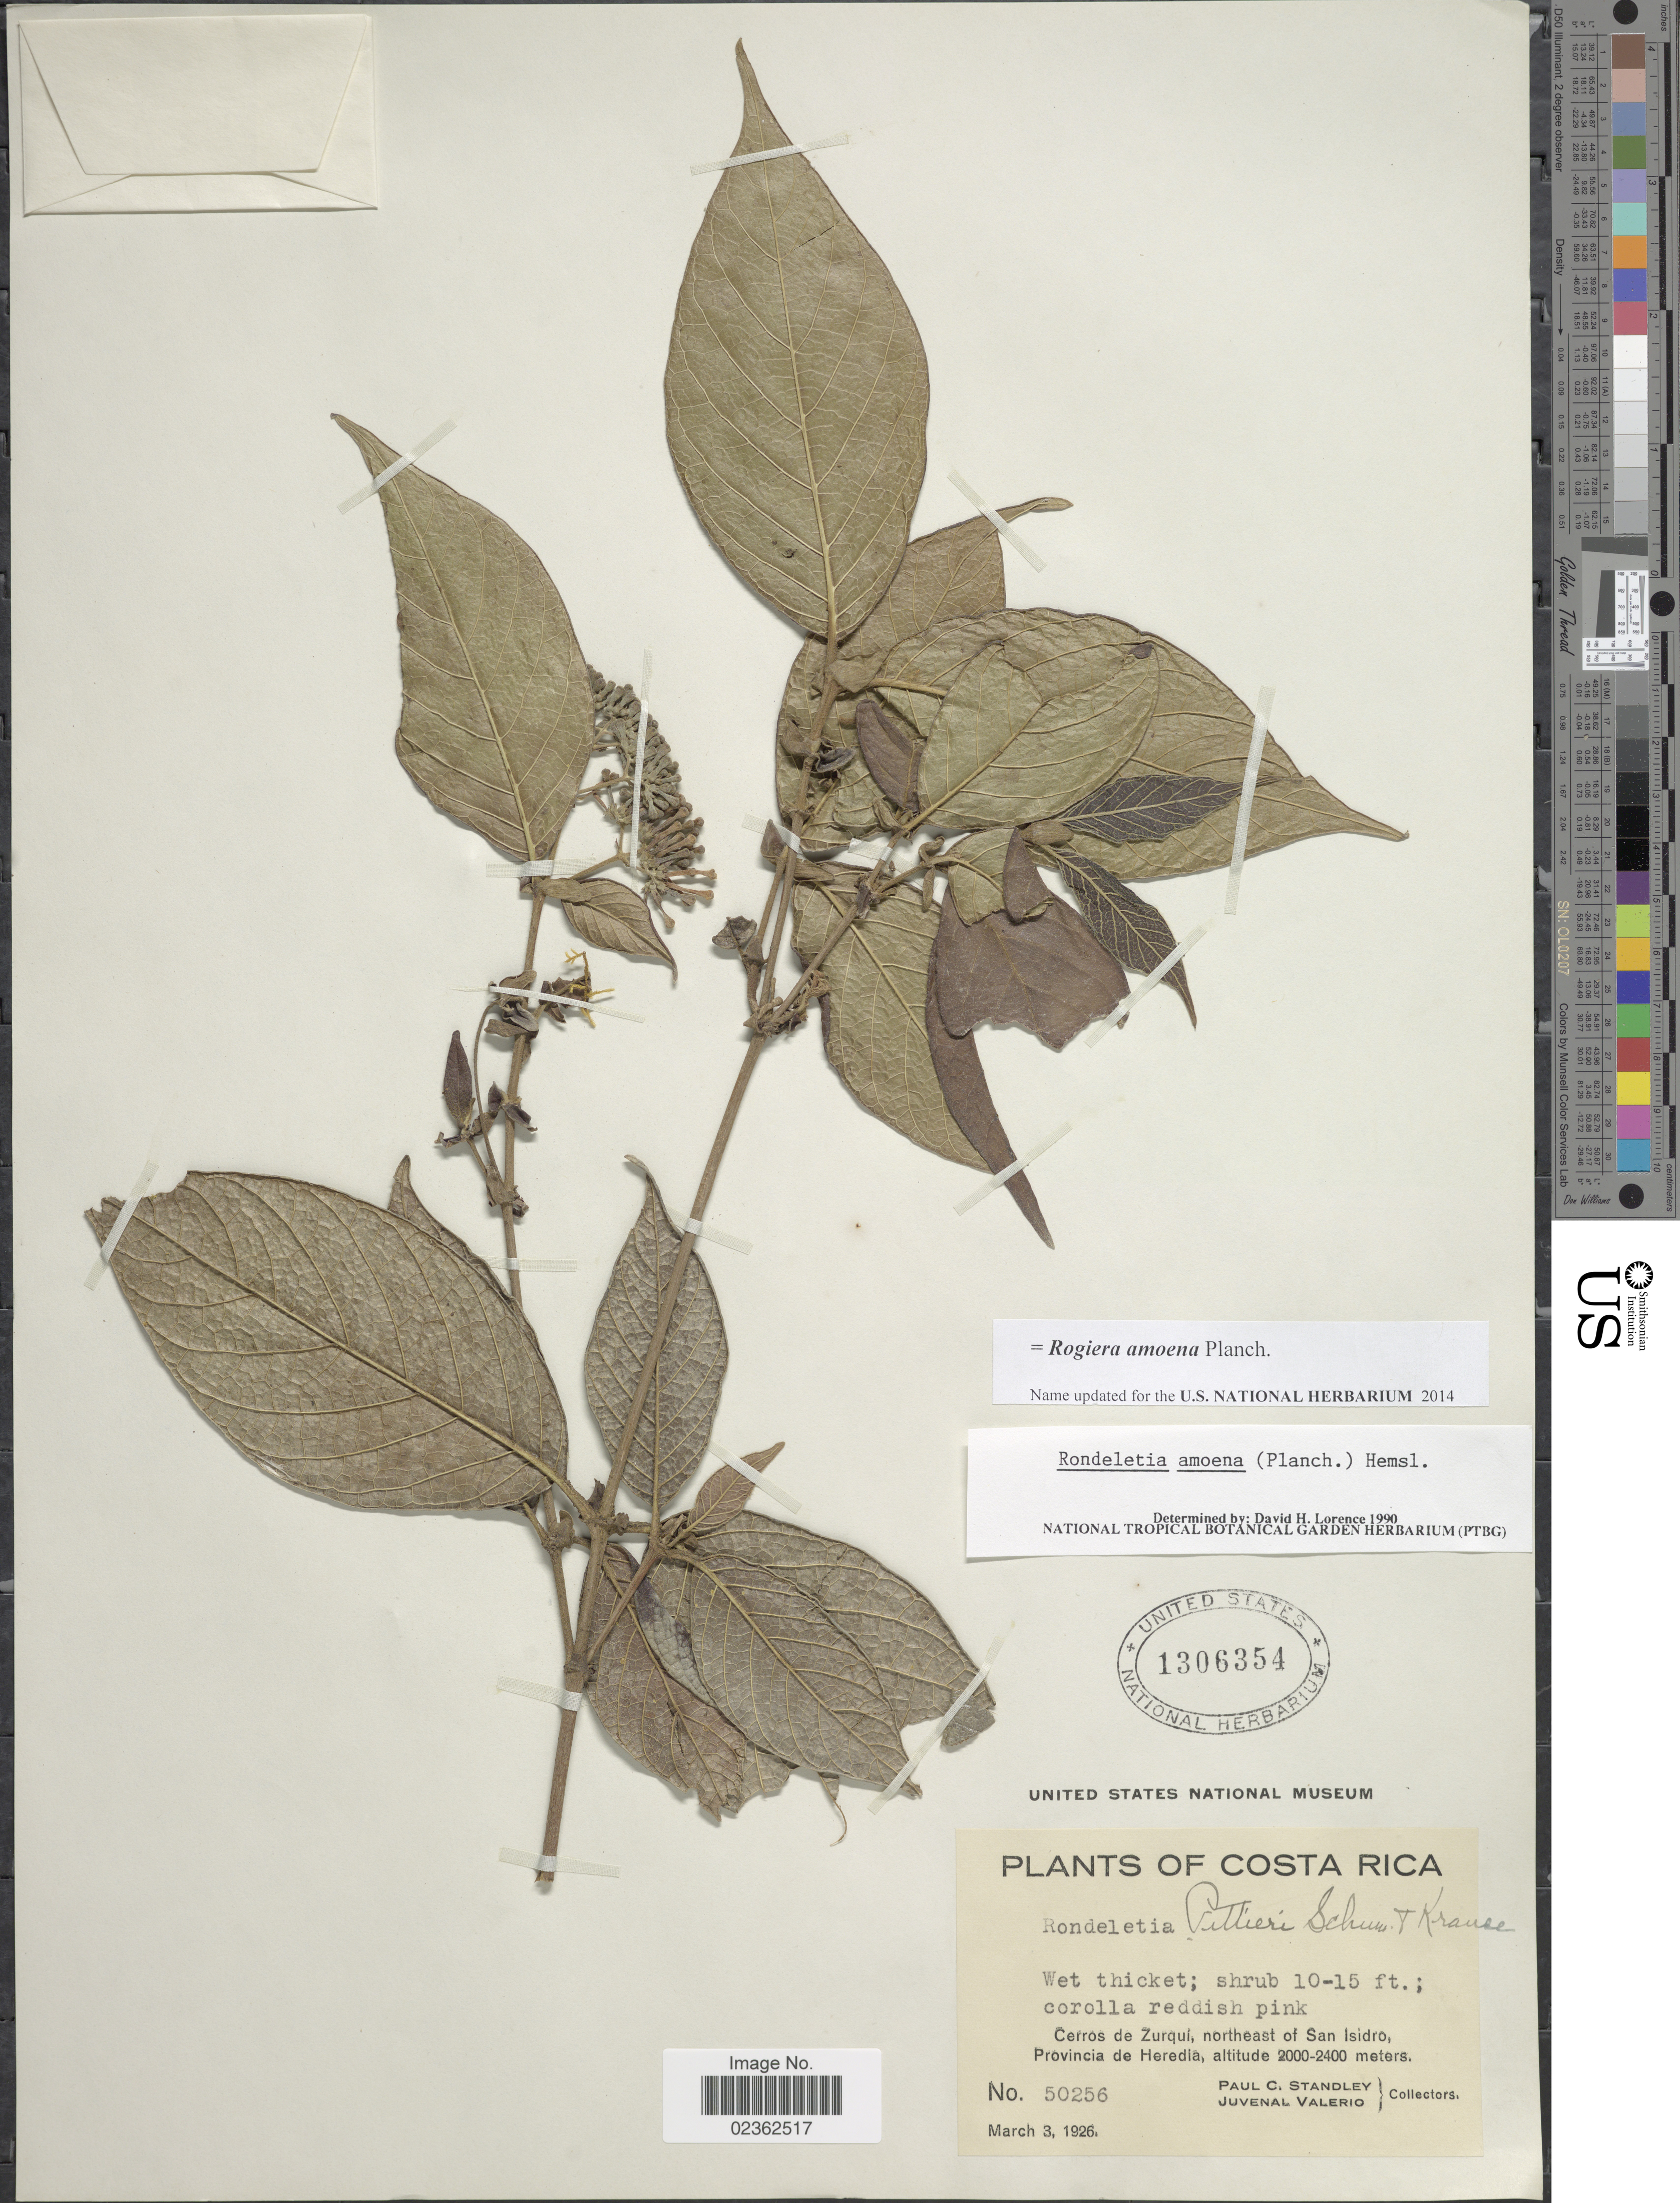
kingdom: Plantae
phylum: Tracheophyta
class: Magnoliopsida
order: Gentianales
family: Rubiaceae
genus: Rogiera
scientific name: Rogiera amoena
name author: Planch.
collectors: P. C. Standley & J. Valerio R.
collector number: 50256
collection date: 1926-03-03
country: Costa Rica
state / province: Heredia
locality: Wet thicket, Cerros de Zurqui, northeast of San Isidro.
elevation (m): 2000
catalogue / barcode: US 1306354